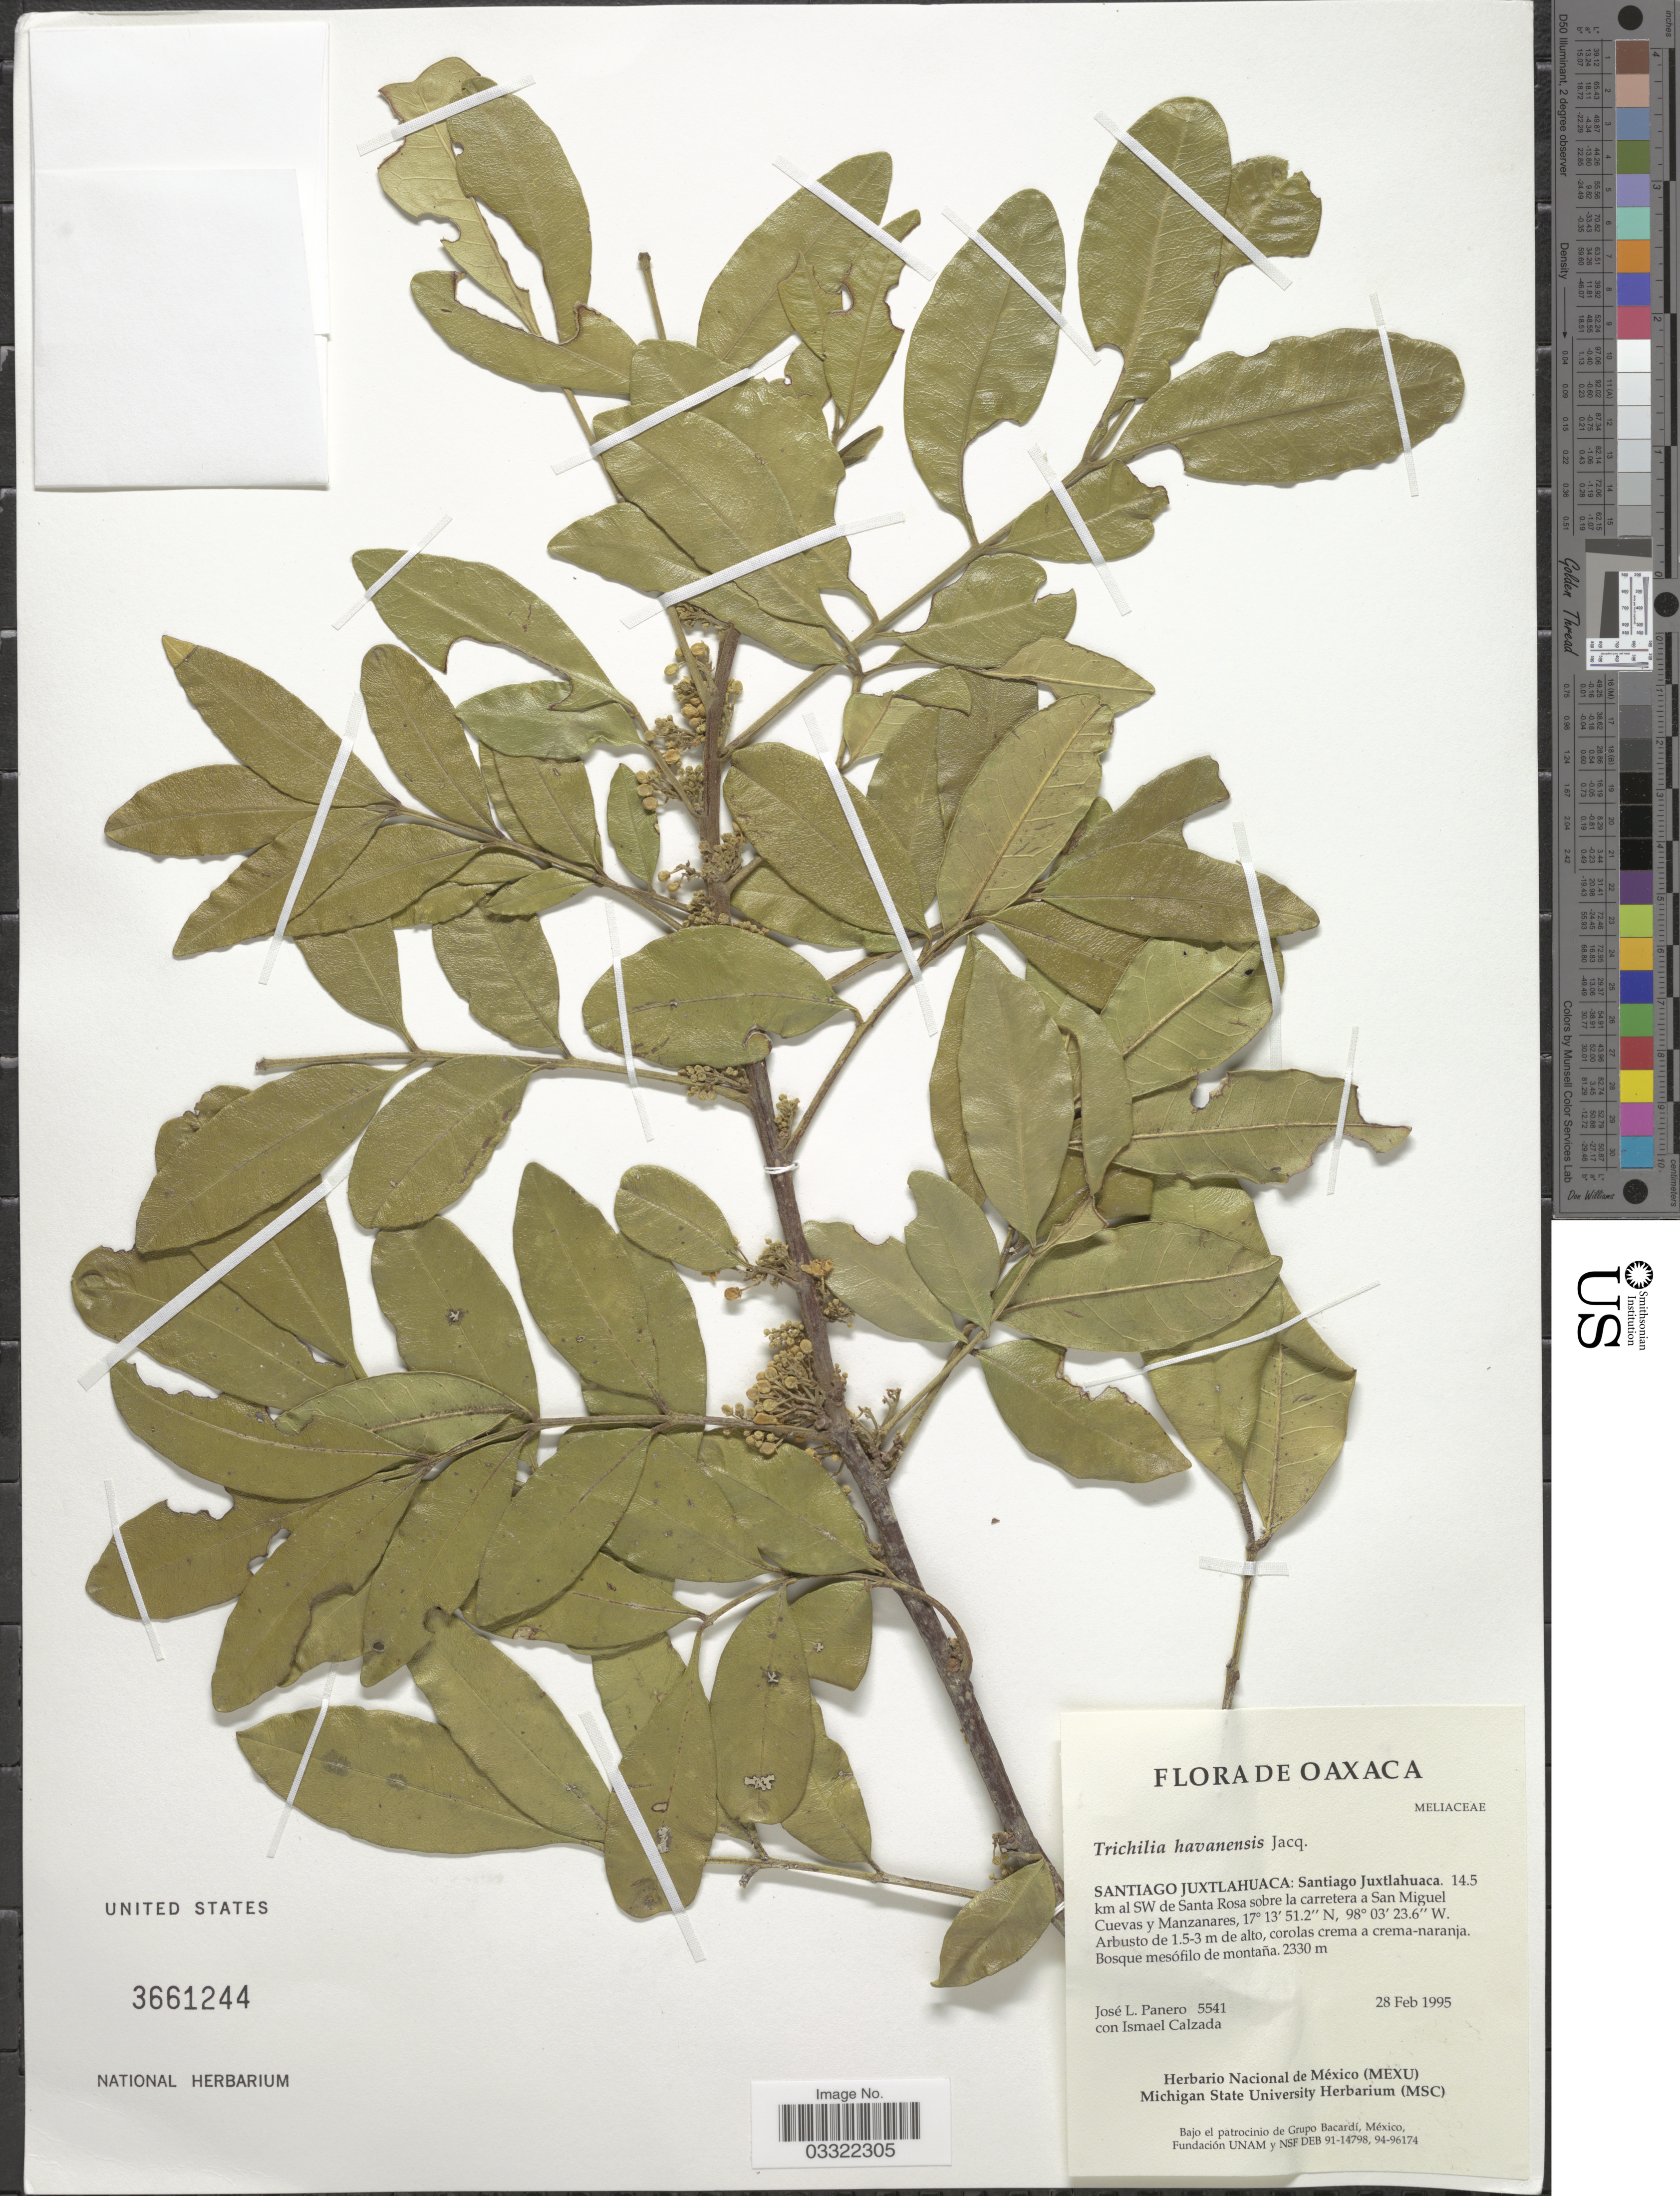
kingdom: Plantae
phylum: Tracheophyta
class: Magnoliopsida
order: Sapindales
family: Meliaceae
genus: Trichilia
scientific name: Trichilia havanensis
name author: Jacq.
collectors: J. L. Panero & I. Calzada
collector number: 5541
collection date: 1995-02-28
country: Mexico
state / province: Oaxaca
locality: Santiago Juxtlahuaca: santiago Juxtlahuaca. 14.5 km al SW de Santa Rosa sobre la carretera a San Miguel Cuevas y Manzanares.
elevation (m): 2330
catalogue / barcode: US 3661244